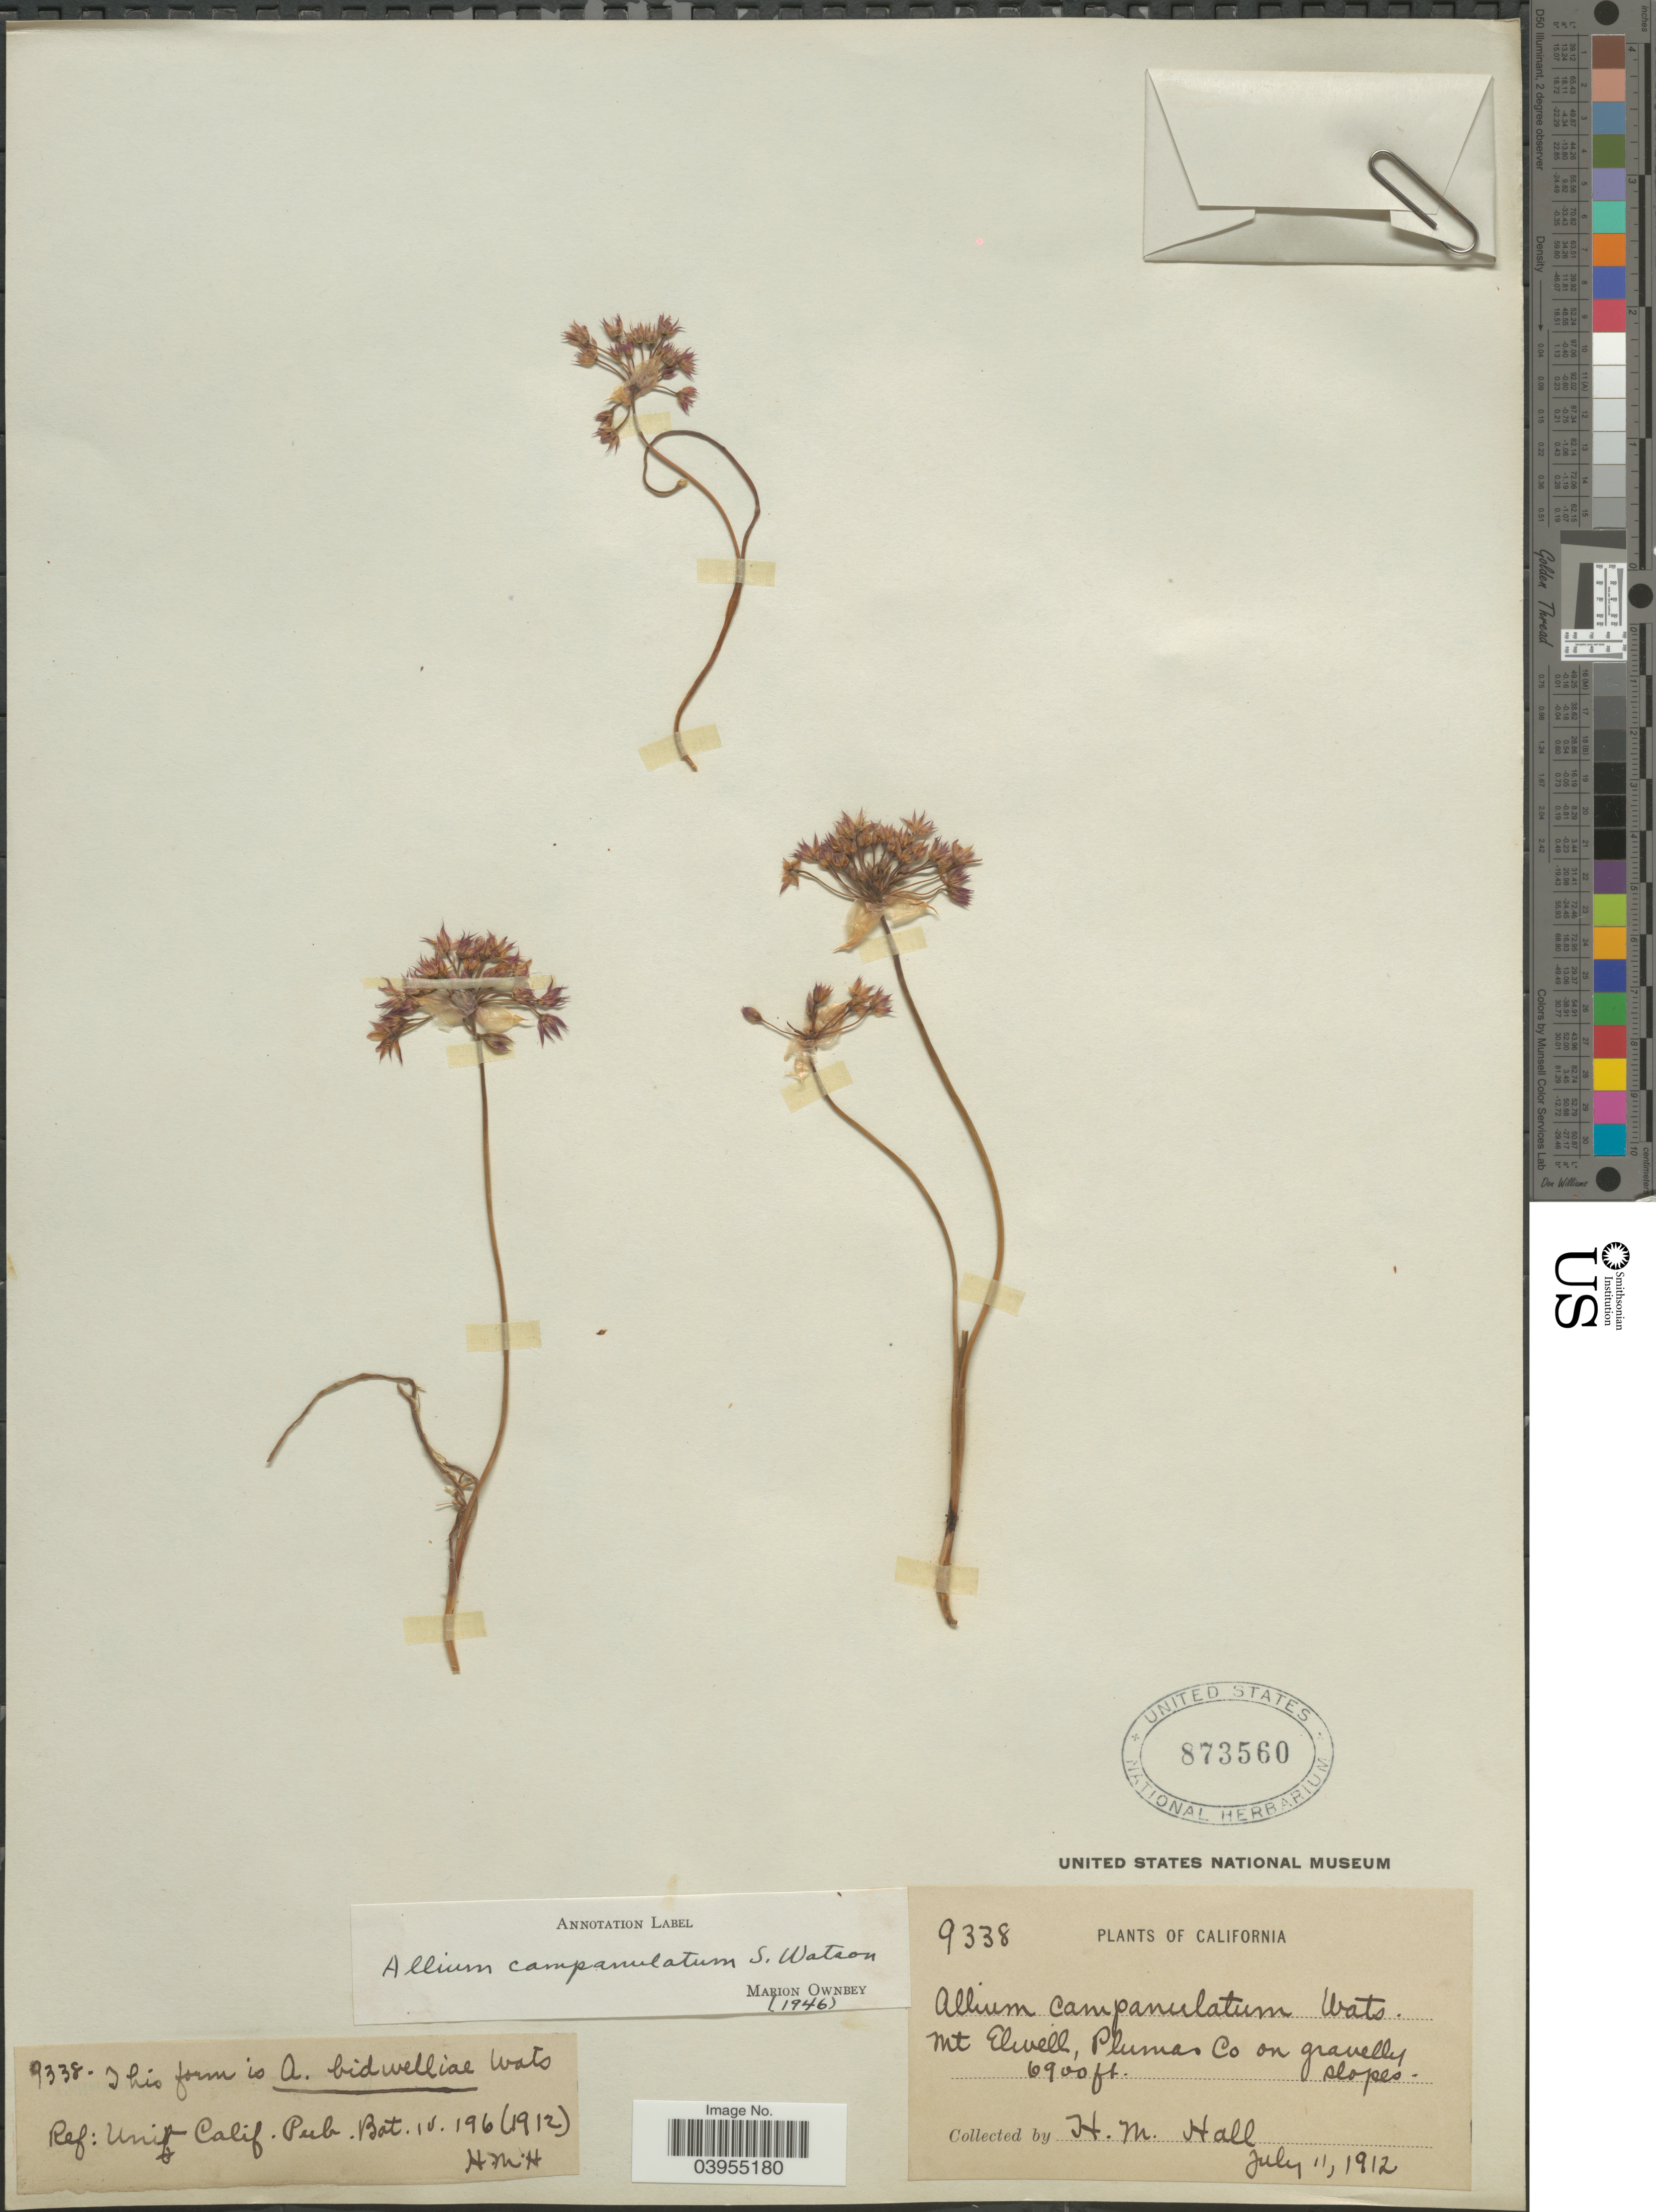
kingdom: Plantae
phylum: Tracheophyta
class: Liliopsida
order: Asparagales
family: Amaryllidaceae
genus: Allium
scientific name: Allium campanulatum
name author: S. Watson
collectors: H. M. Hall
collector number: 9338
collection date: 1912-07-11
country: United States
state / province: California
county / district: Plumas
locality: Mt Elwell, Plumas Co on gravelly slopes.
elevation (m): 2103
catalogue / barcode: US 873560